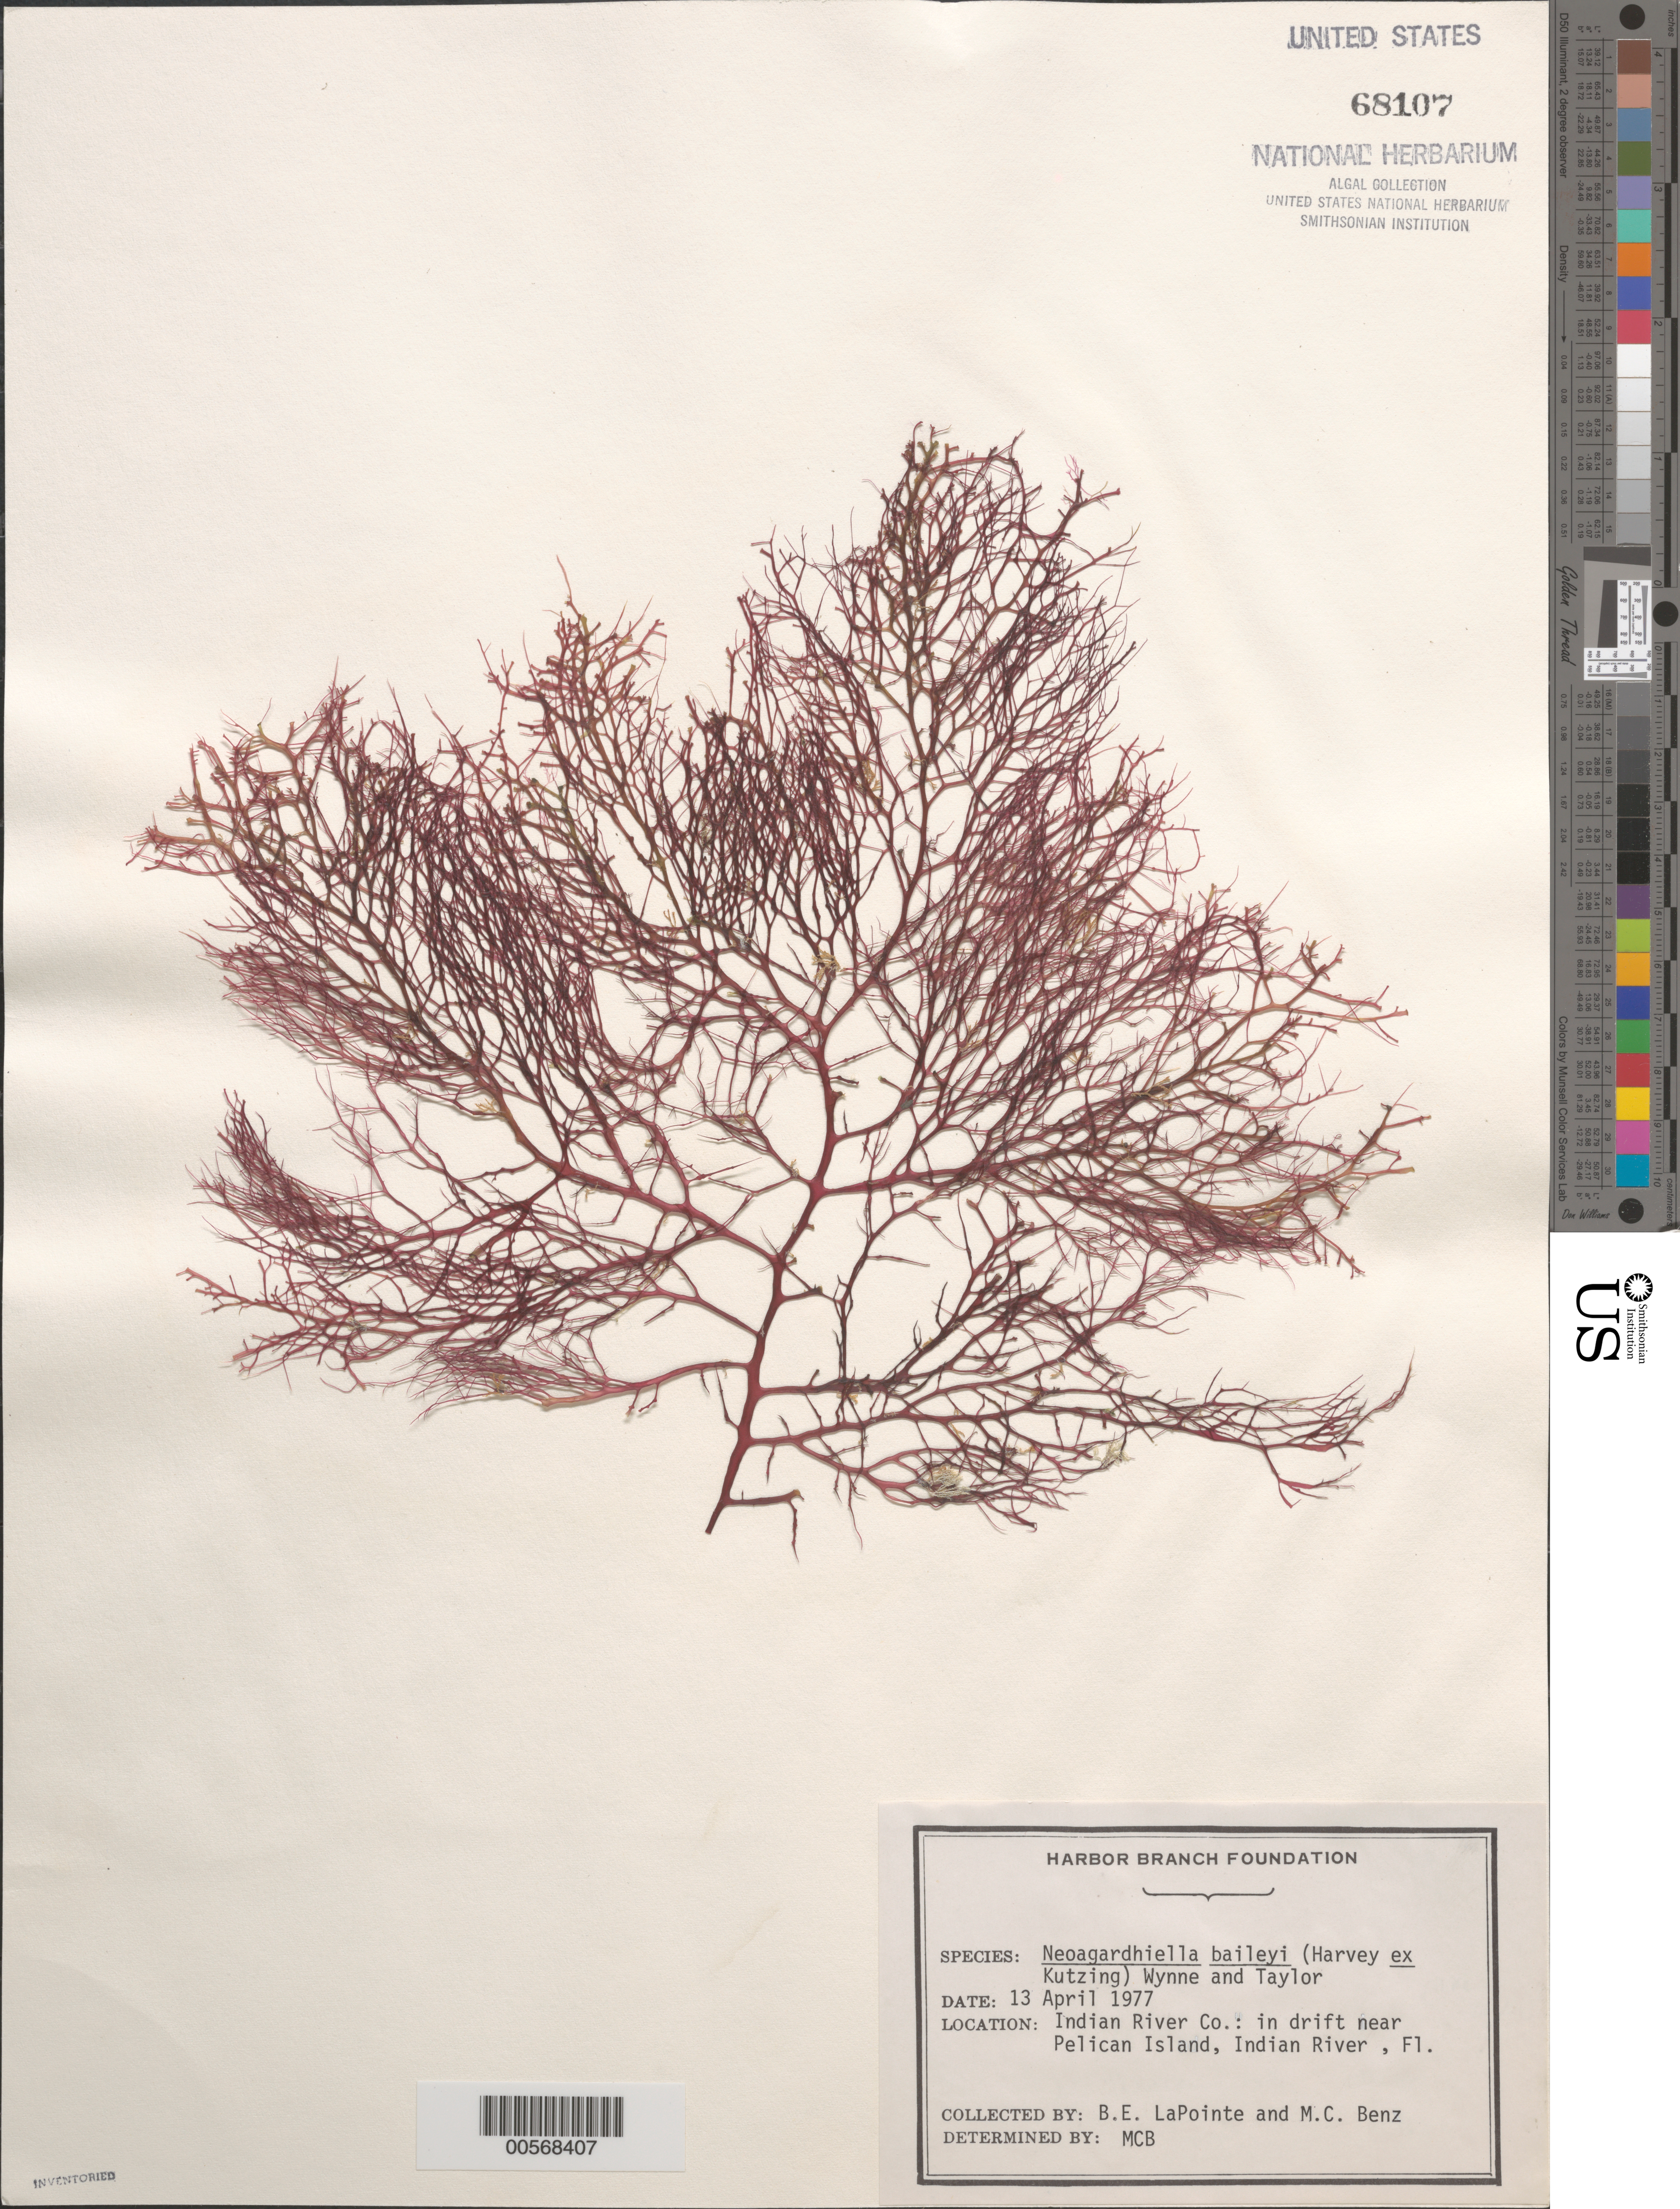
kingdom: Plantae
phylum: Rhodophyta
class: Florideophyceae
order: Gigartinales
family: Solieriaceae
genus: Agardhiella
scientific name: Agardhiella subulata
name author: (C. Agardh) G.T.Kraft & M.J. Wynne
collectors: B. Lapointe & M. Benz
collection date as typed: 13 Apr 1977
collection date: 1977-04-13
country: United States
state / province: Florida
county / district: Indian River County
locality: Indian River, near Pelican Island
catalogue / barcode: US 68107